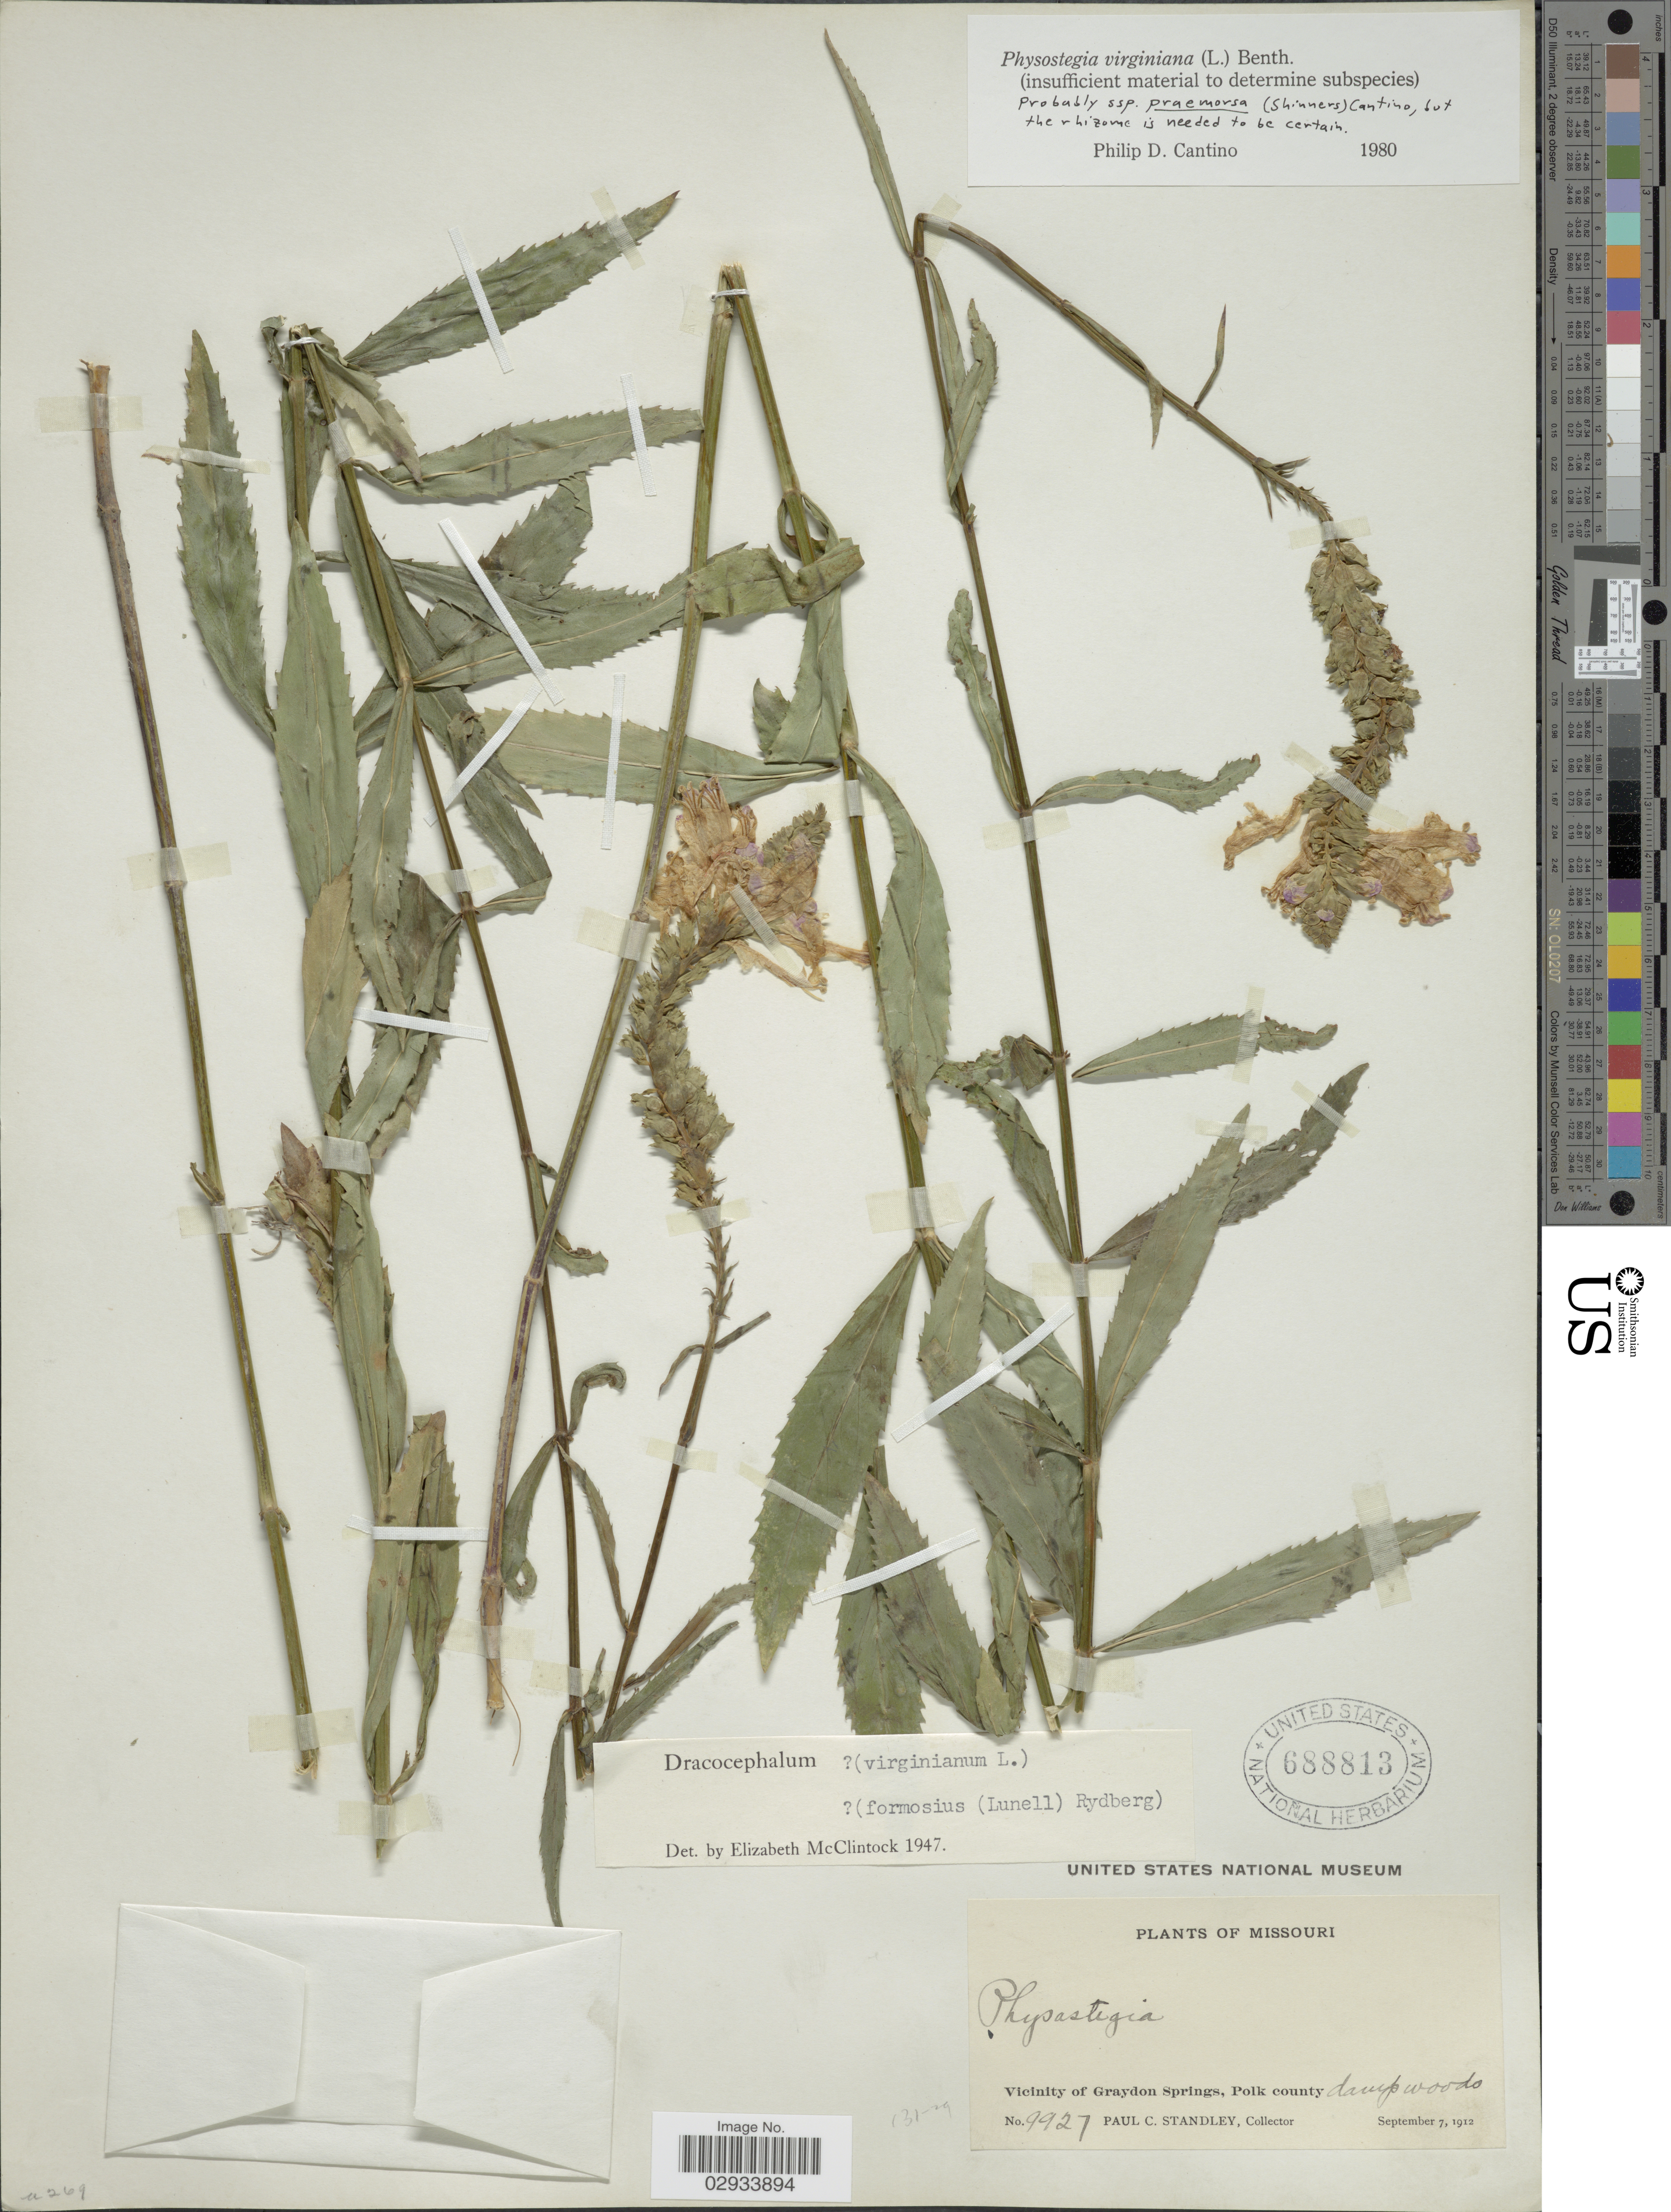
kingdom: Plantae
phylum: Tracheophyta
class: Magnoliopsida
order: Lamiales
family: Lamiaceae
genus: Physostegia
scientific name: Physostegia virginiana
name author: (L.) Benth.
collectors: P. C. Standley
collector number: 9927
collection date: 1912-09-07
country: United States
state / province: Missouri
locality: Vicinity of Graydon Springs, Polk County, damp woods.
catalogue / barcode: US 688813